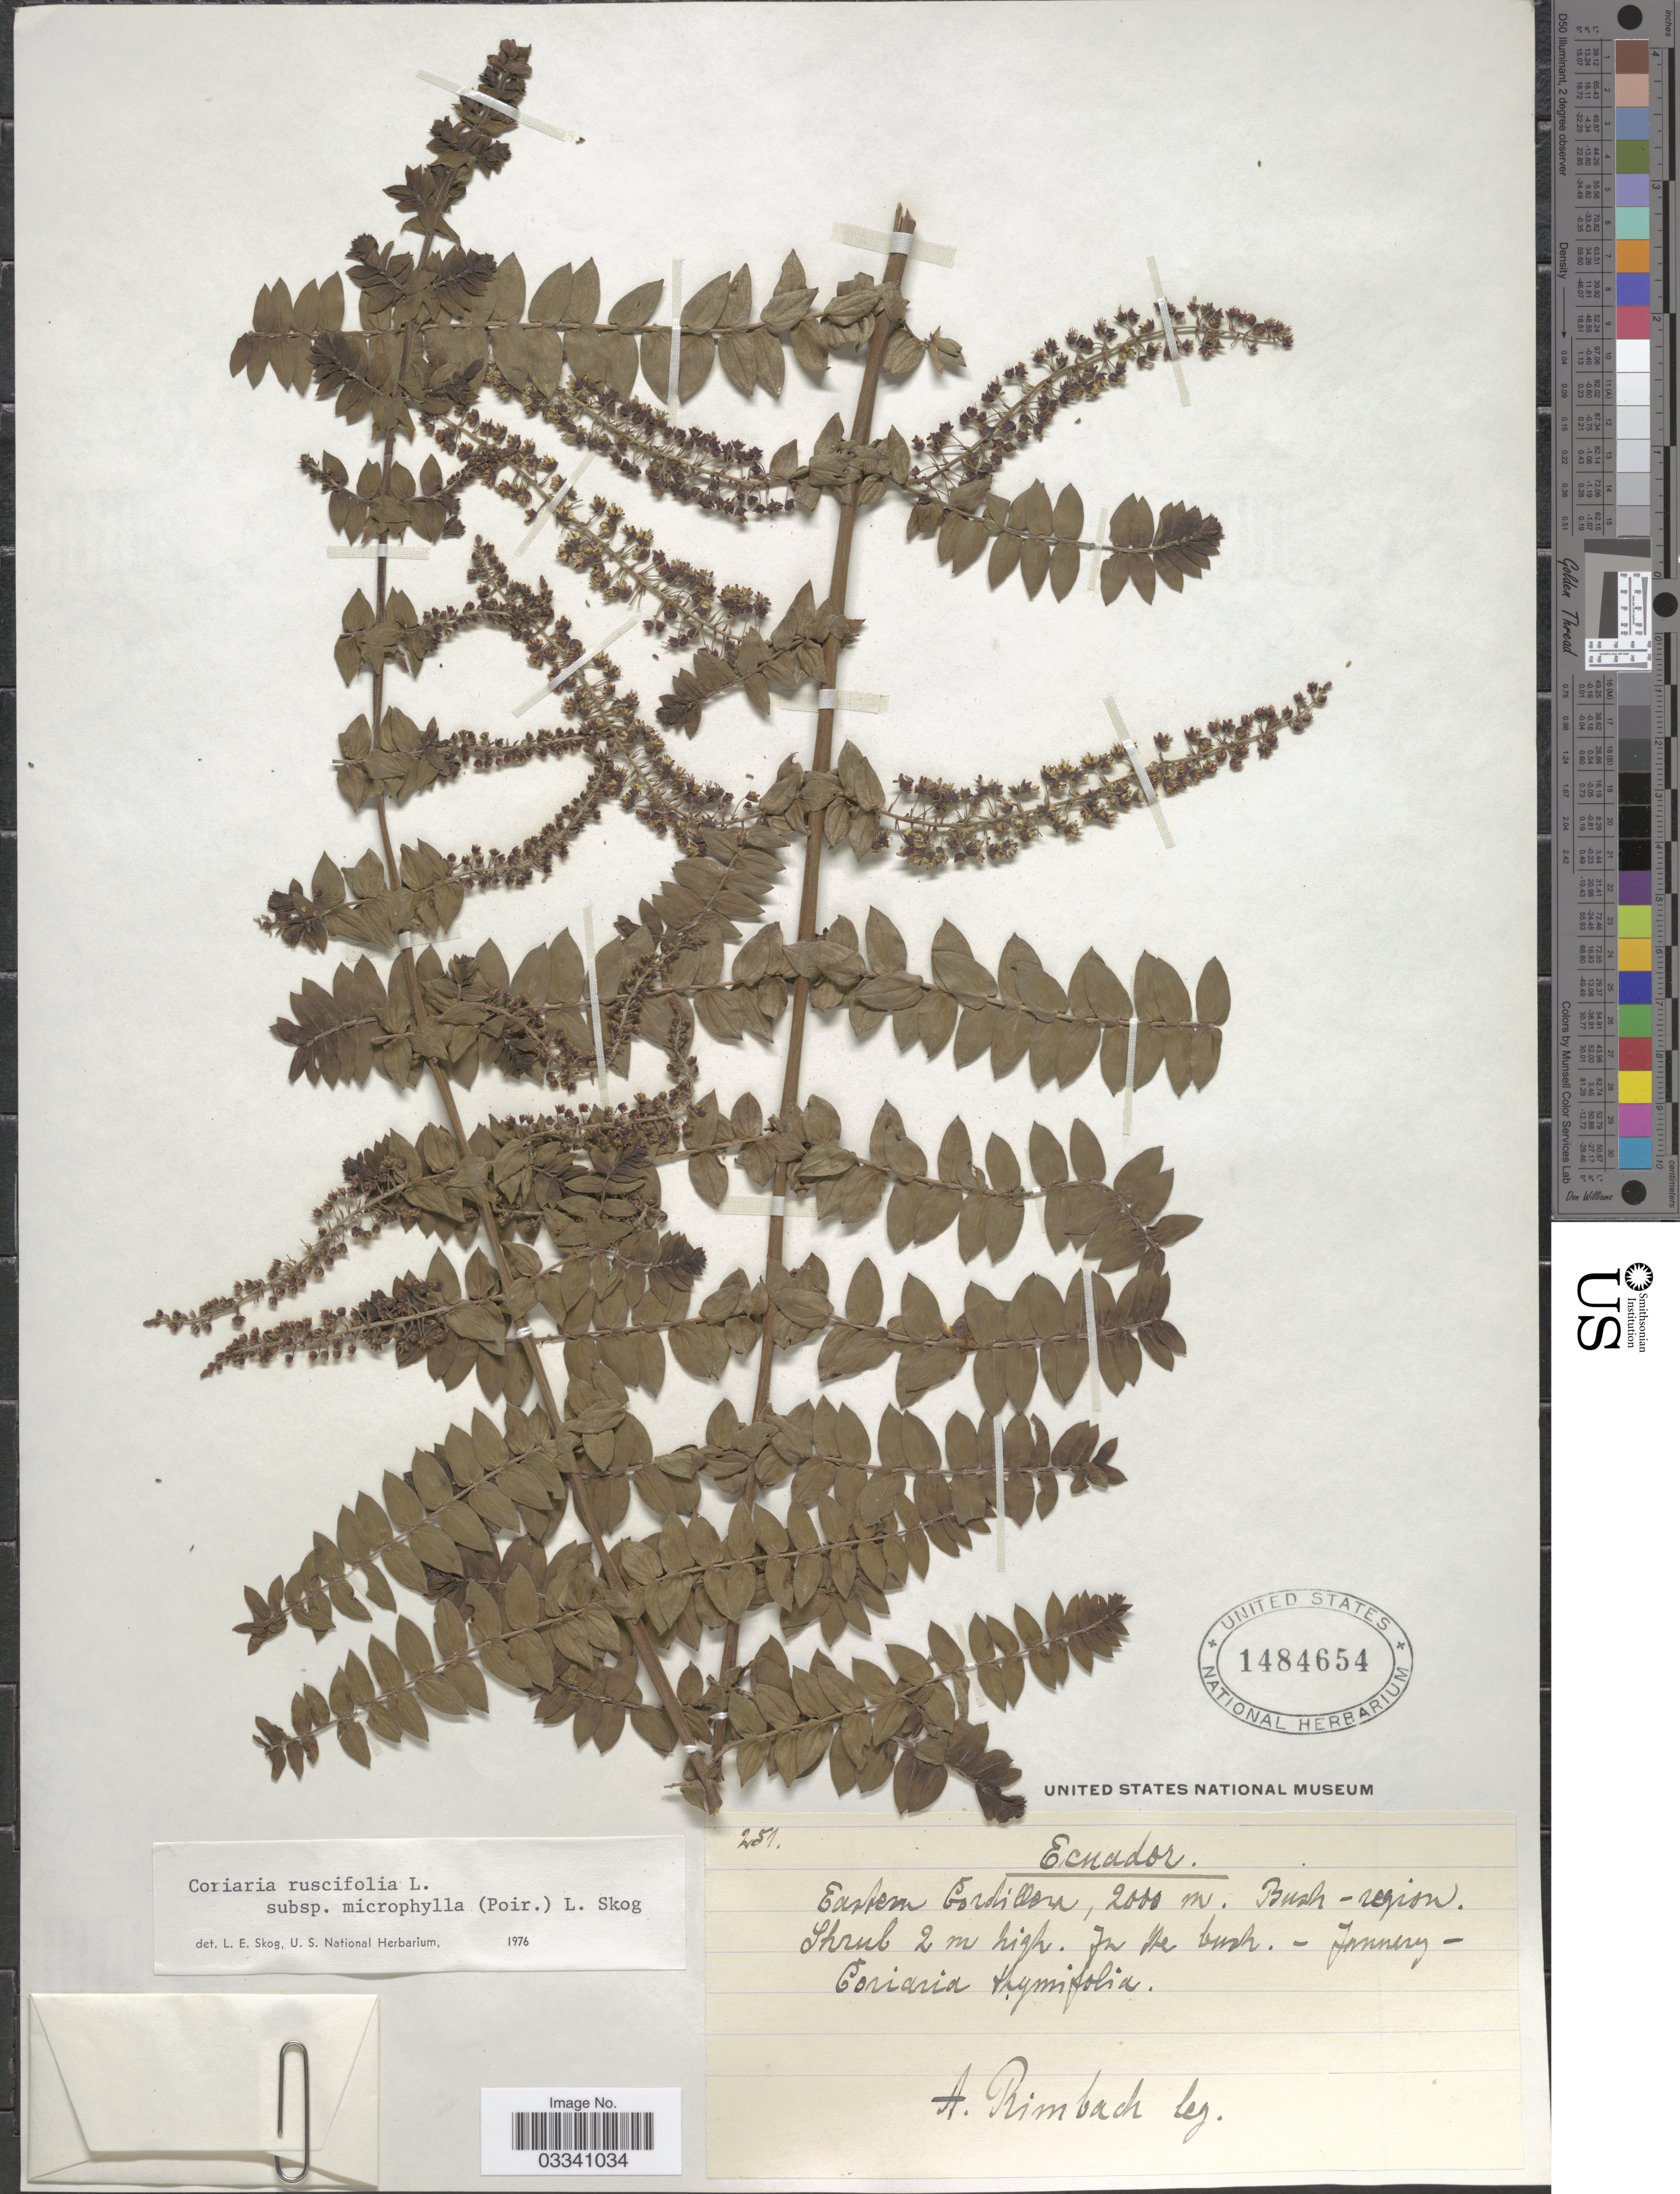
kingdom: Plantae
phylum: Tracheophyta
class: Magnoliopsida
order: Cucurbitales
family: Coriariaceae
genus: Coriaria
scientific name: Coriaria ruscifolia subsp. microphylla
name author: (Poir.) L.E. Skog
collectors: A. Rimbach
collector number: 251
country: Ecuador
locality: Eastern Cordillera. Bush-region.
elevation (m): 2000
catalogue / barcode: US 1484654